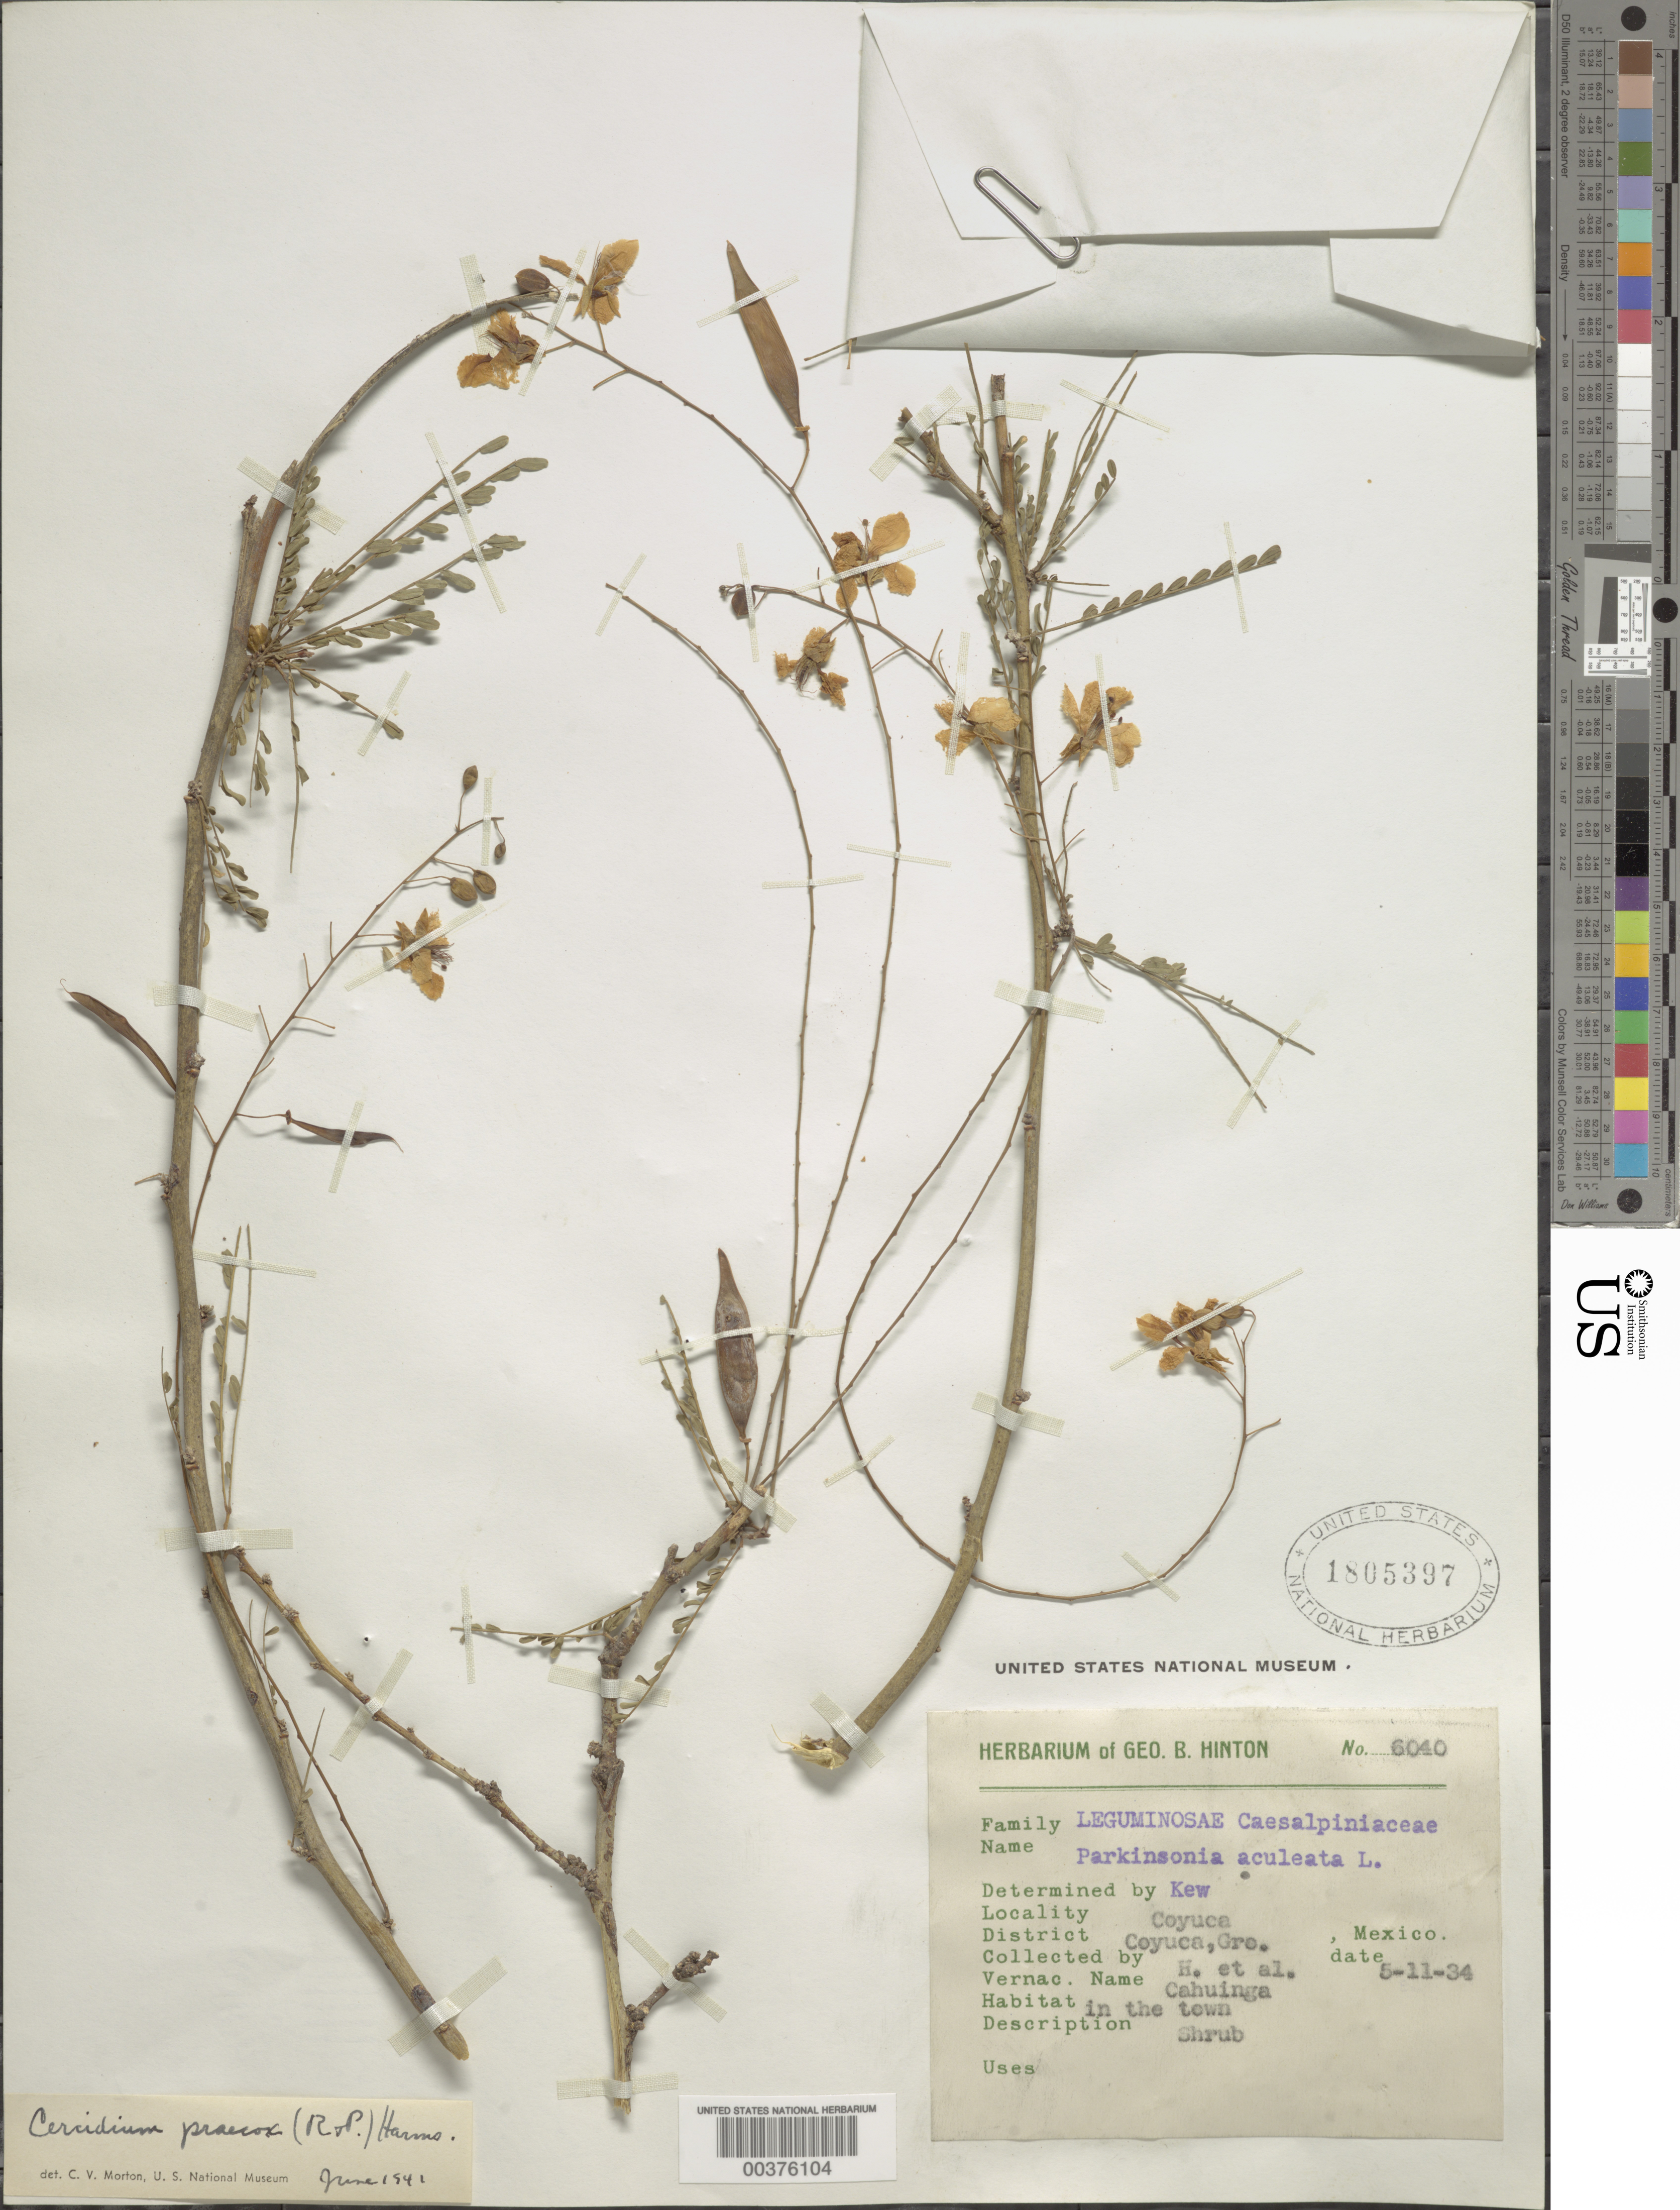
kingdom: Plantae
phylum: Tracheophyta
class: Magnoliopsida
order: Fabales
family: Fabaceae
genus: Parkinsonia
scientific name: Parkinsonia praecox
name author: (Ruiz & Pav.) J.E. Hawkins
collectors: G. B. Hinton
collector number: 6040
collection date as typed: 05 Nov 1934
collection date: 1934-11-05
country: Mexico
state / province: Guerrero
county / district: Coyuca De Benítez / Coyuca De Catalán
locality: Coyuca mun. (?), Coyuca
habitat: In the town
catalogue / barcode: US 1805397